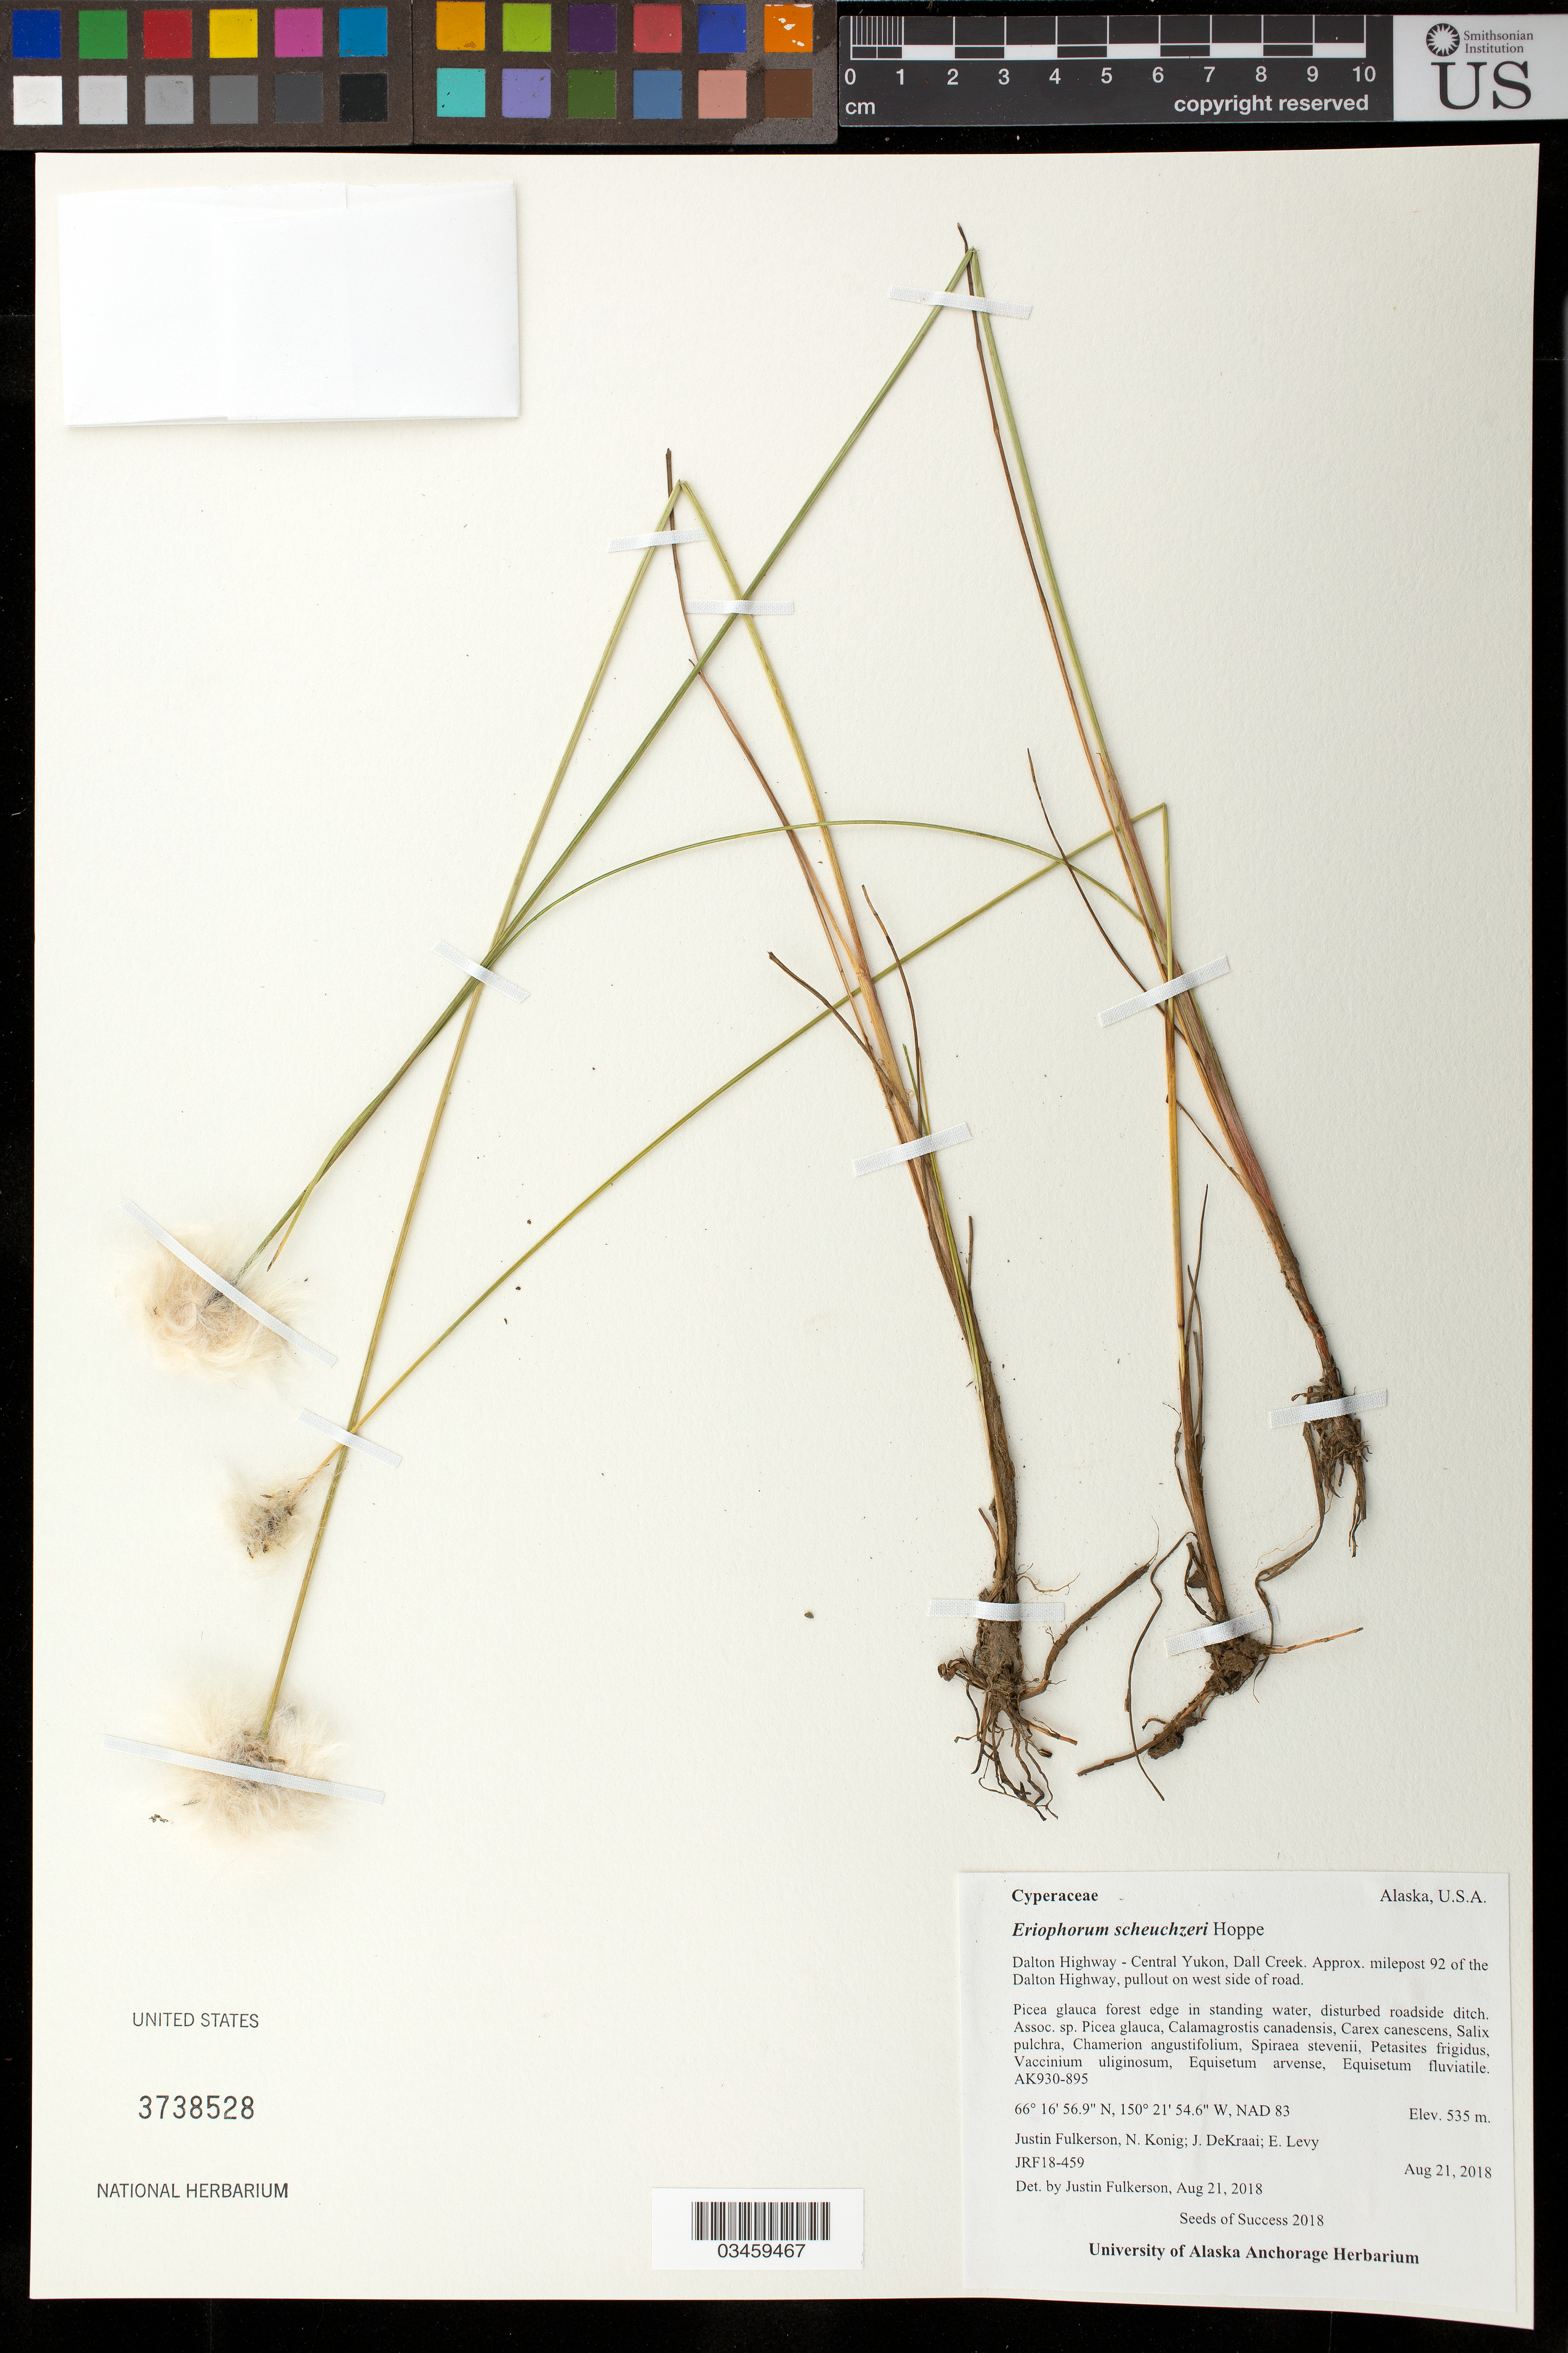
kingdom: Plantae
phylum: Tracheophyta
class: Liliopsida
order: Poales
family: Cyperaceae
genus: Eriophorum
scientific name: Eriophorum scheuchzeri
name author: Hoppe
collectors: J. Fulkerson, N. Konig, E. Levy & J. Dekraai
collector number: JRF18-459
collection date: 2018-08-21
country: United States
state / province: Alaska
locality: Dalton Hwy- Central Yukon, Dall Creek, milepost 92 of the Dalton Hwy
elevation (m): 535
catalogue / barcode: US 3738528